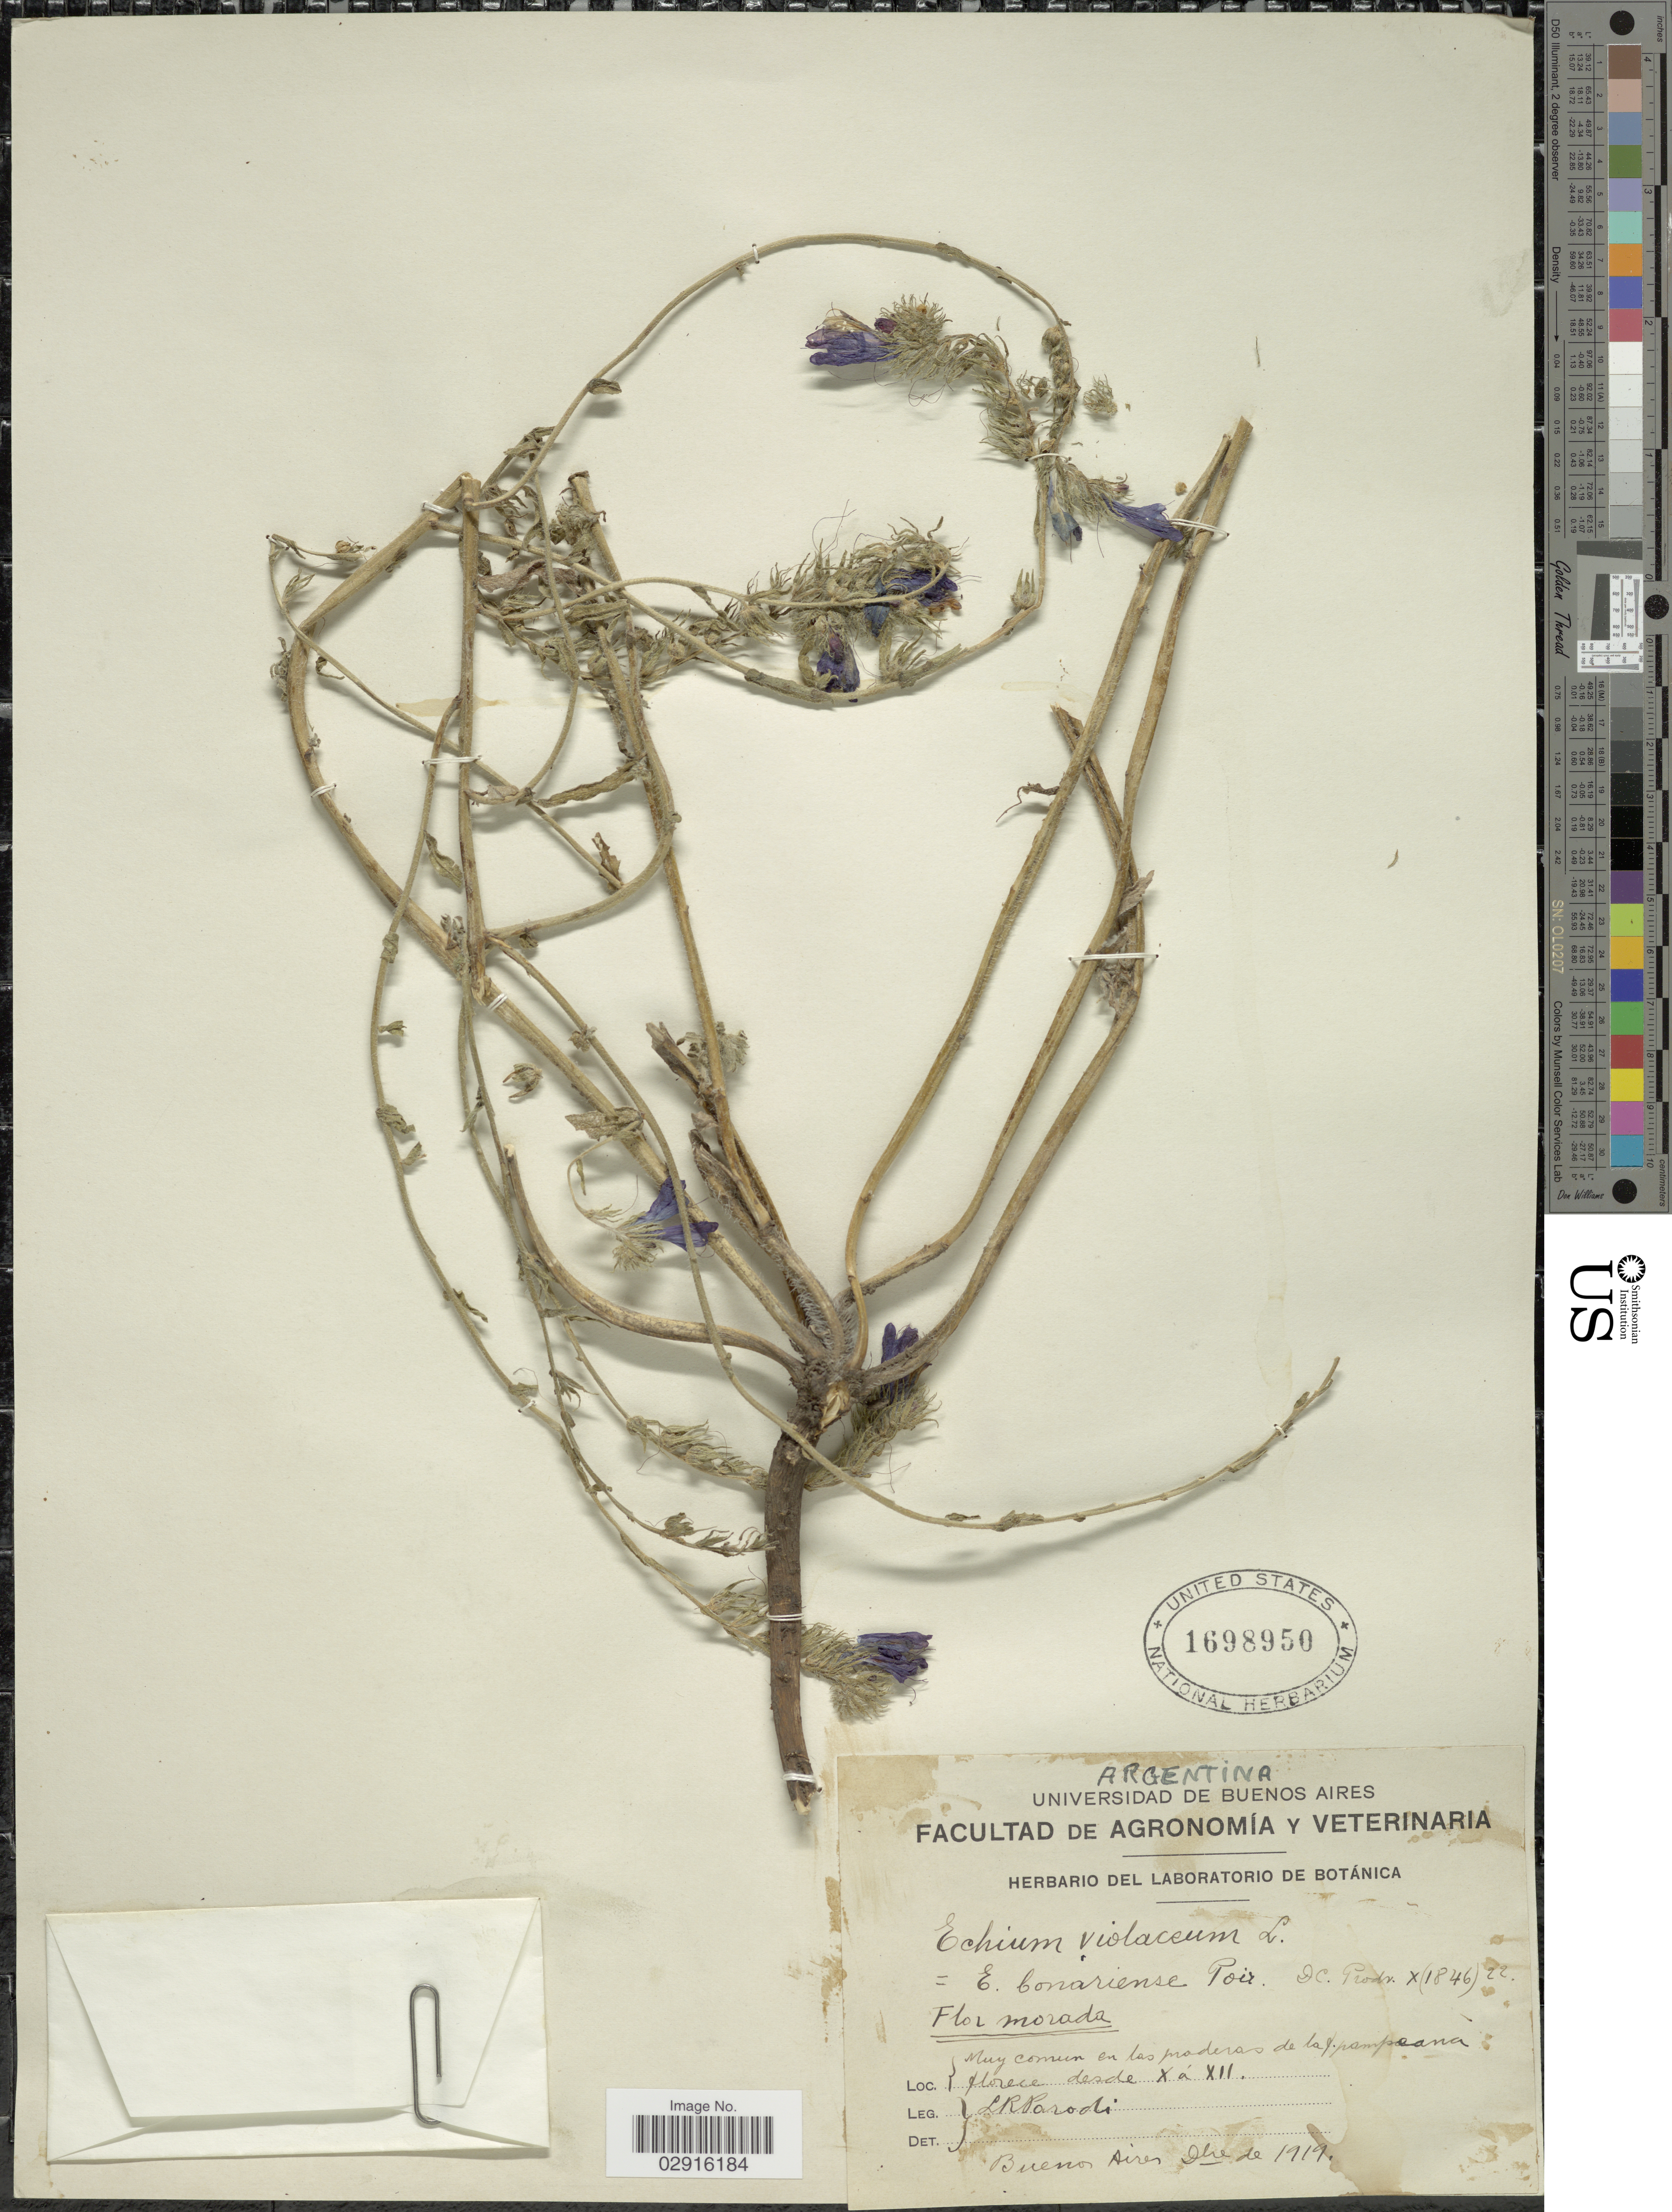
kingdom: Plantae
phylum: Tracheophyta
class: Magnoliopsida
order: Boraginales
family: Boraginaceae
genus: Echium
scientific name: Echium violaceum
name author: L.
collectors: L. R. Parodi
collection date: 1919-12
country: Argentina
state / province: Buenos Aires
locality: Muy comun en las proderas de la pampeana.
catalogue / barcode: US 1698950